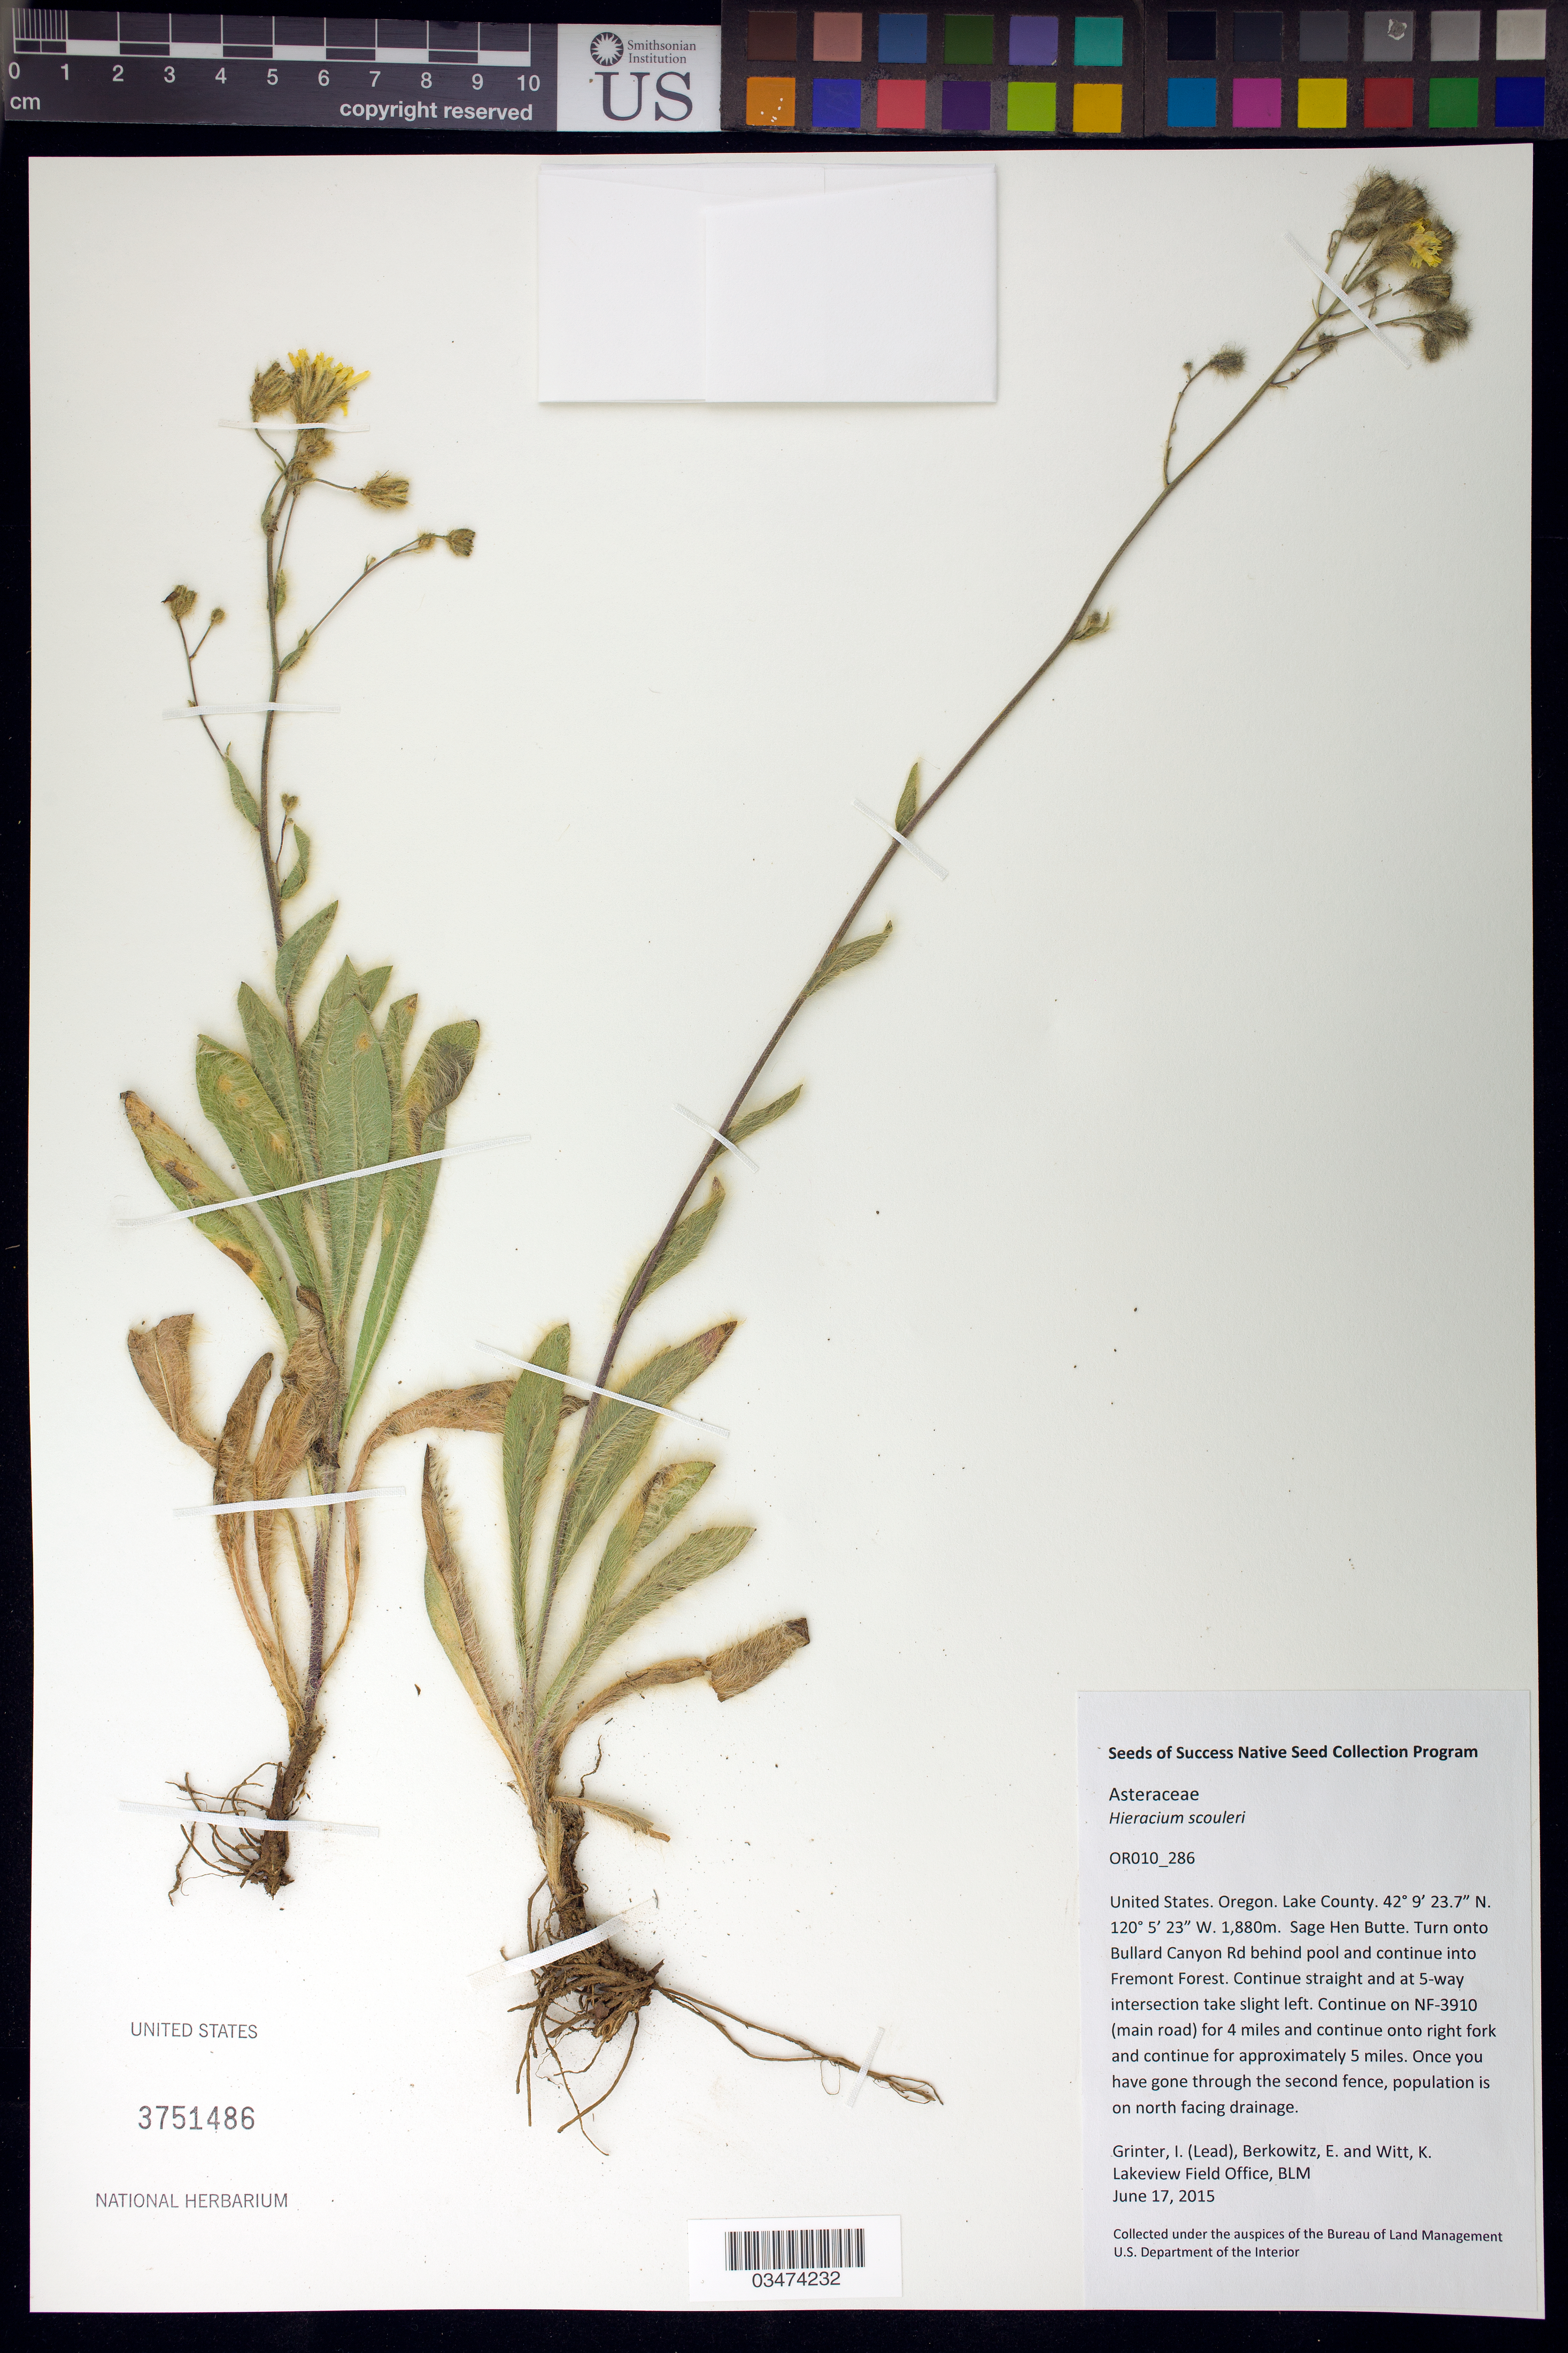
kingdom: Plantae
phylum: Tracheophyta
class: Magnoliopsida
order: Asterales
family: Asteraceae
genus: Hieracium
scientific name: Hieracium scouleri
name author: Hook.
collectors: I. Grinter, E. Berkowitz & K. Witt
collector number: OR010-286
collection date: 2015-06-17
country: United States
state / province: Oregon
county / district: Lake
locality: Sage Hen Butte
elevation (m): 1880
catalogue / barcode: US 3751486